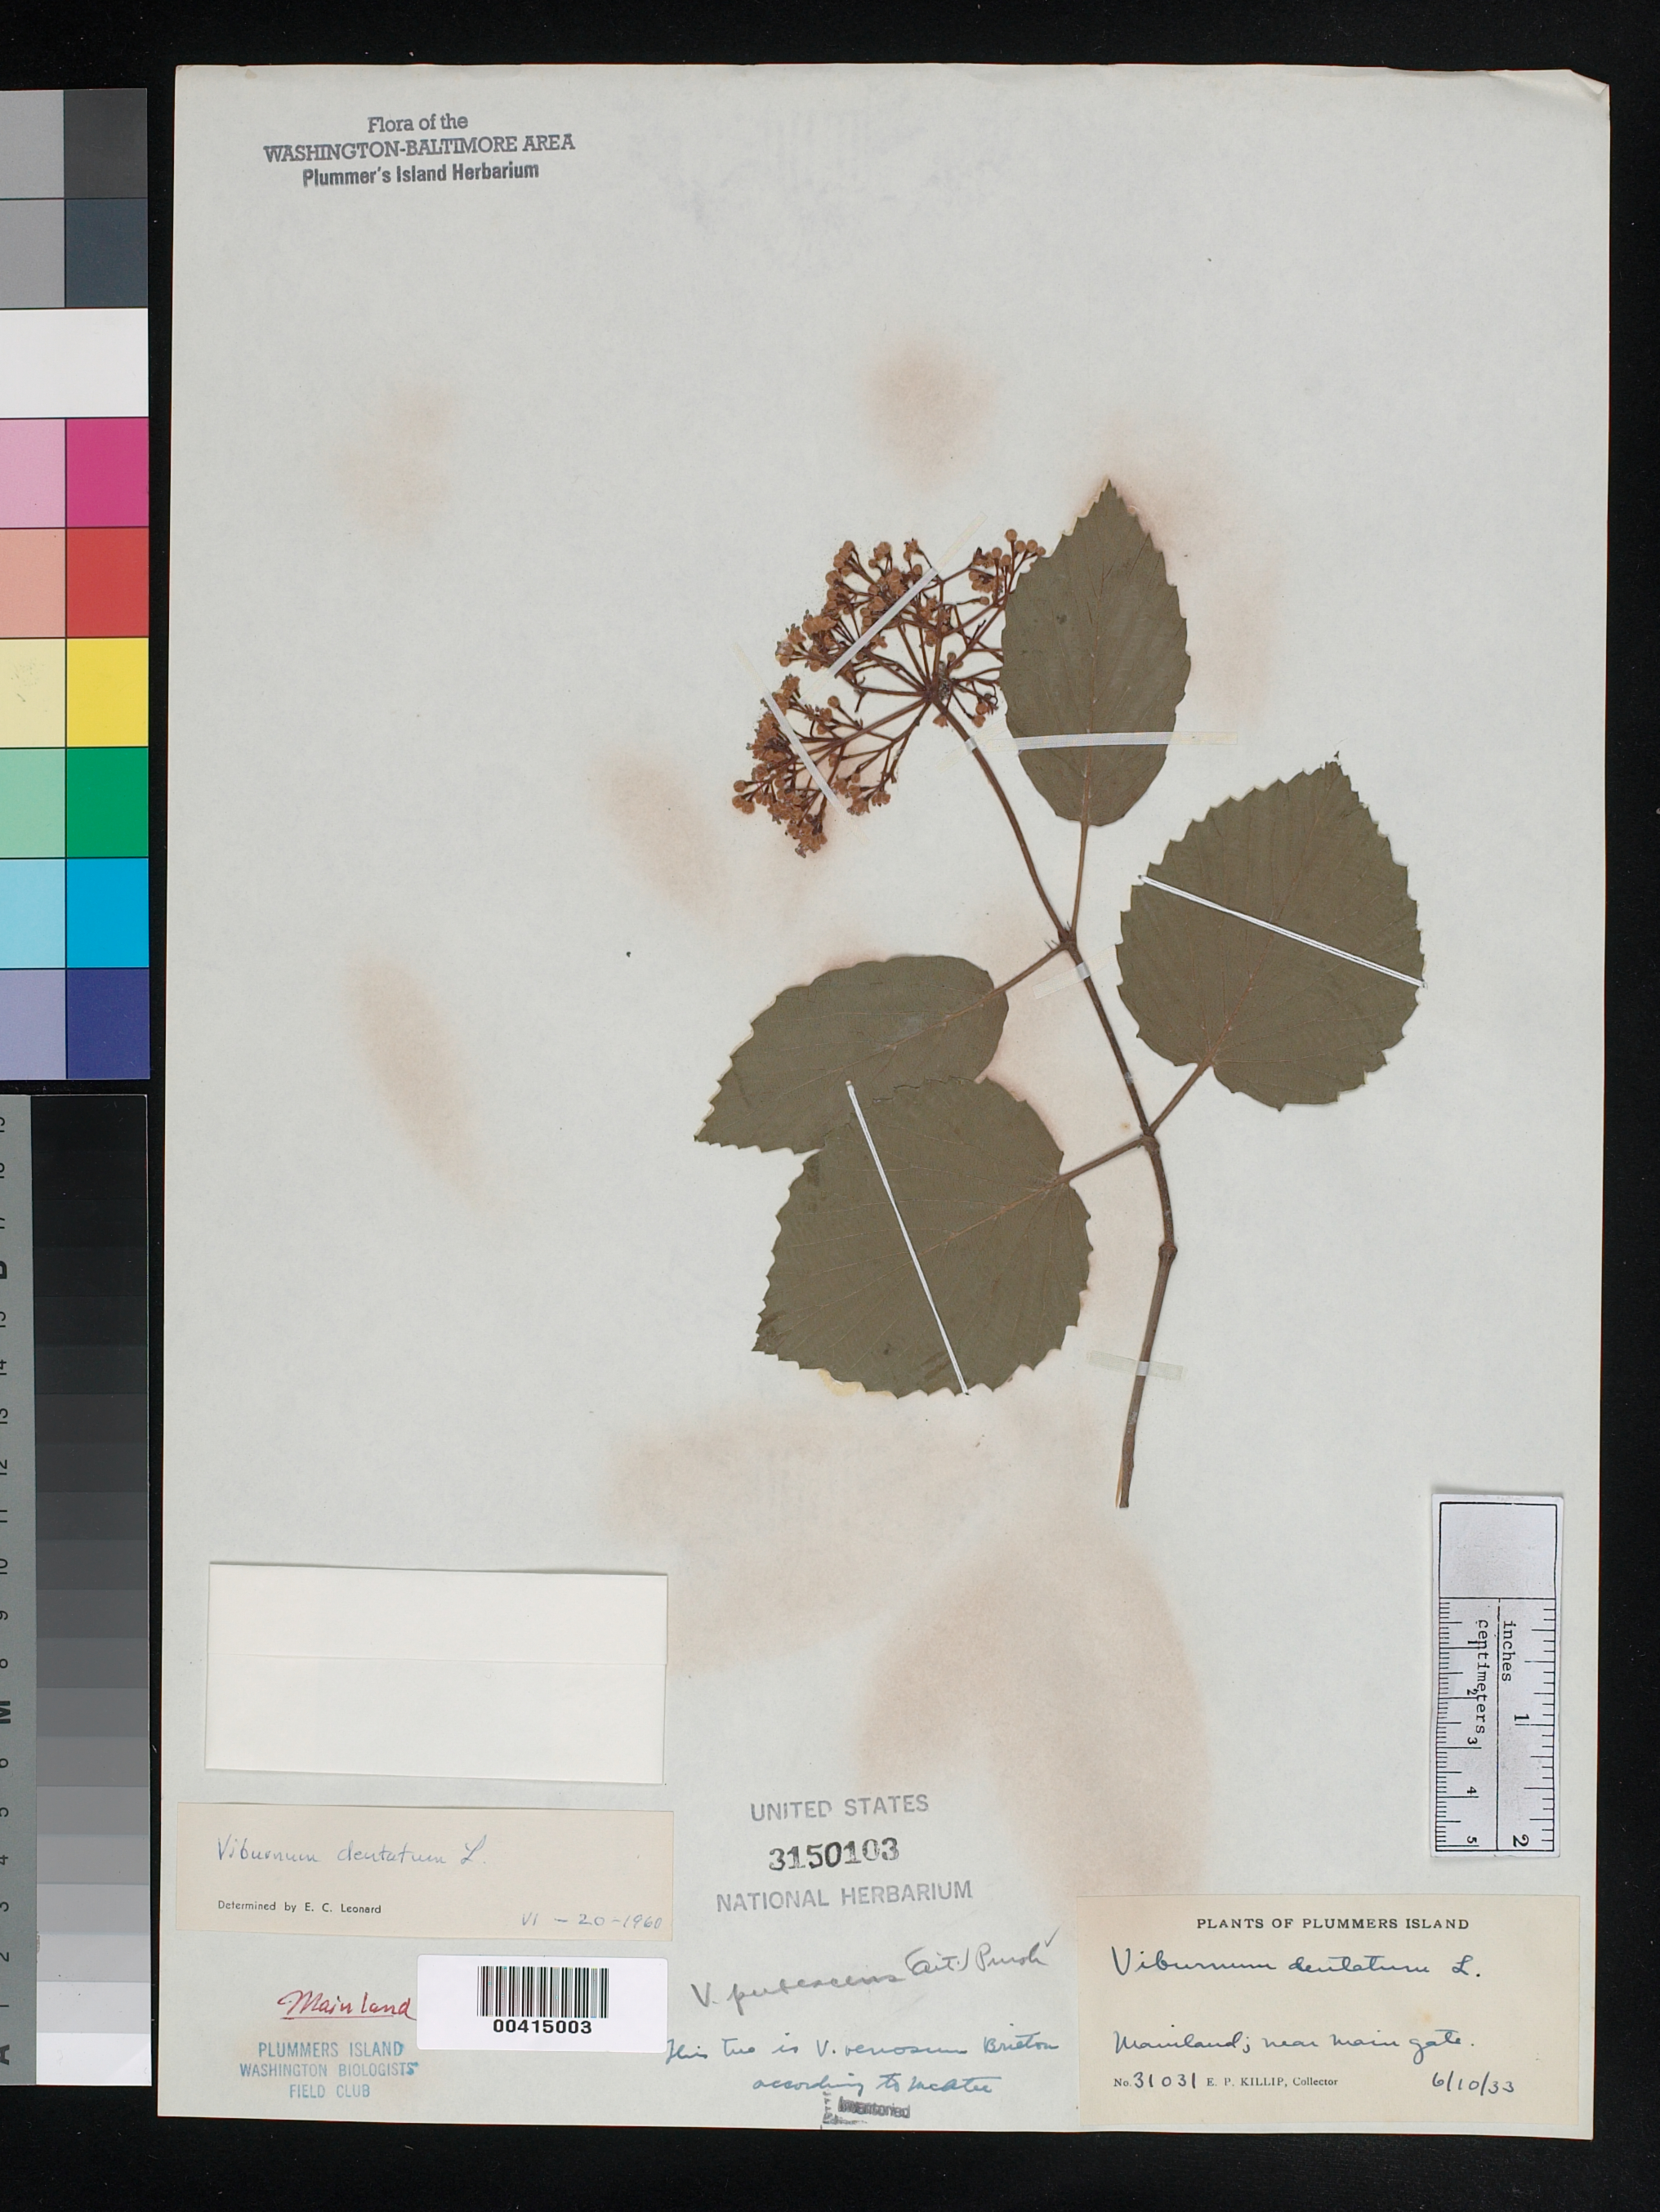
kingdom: Plantae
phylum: Tracheophyta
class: Magnoliopsida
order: Dipsacales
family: Viburnaceae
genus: Viburnum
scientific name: Viburnum dentatum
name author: L.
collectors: E. P. Killip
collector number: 31031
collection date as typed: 10 Jun 1933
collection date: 1933-06-10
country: United States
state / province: Maryland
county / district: Montgomery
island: Plummers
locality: Plummer's Island; near main Gate C. & O. Canal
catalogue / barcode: US 3150103